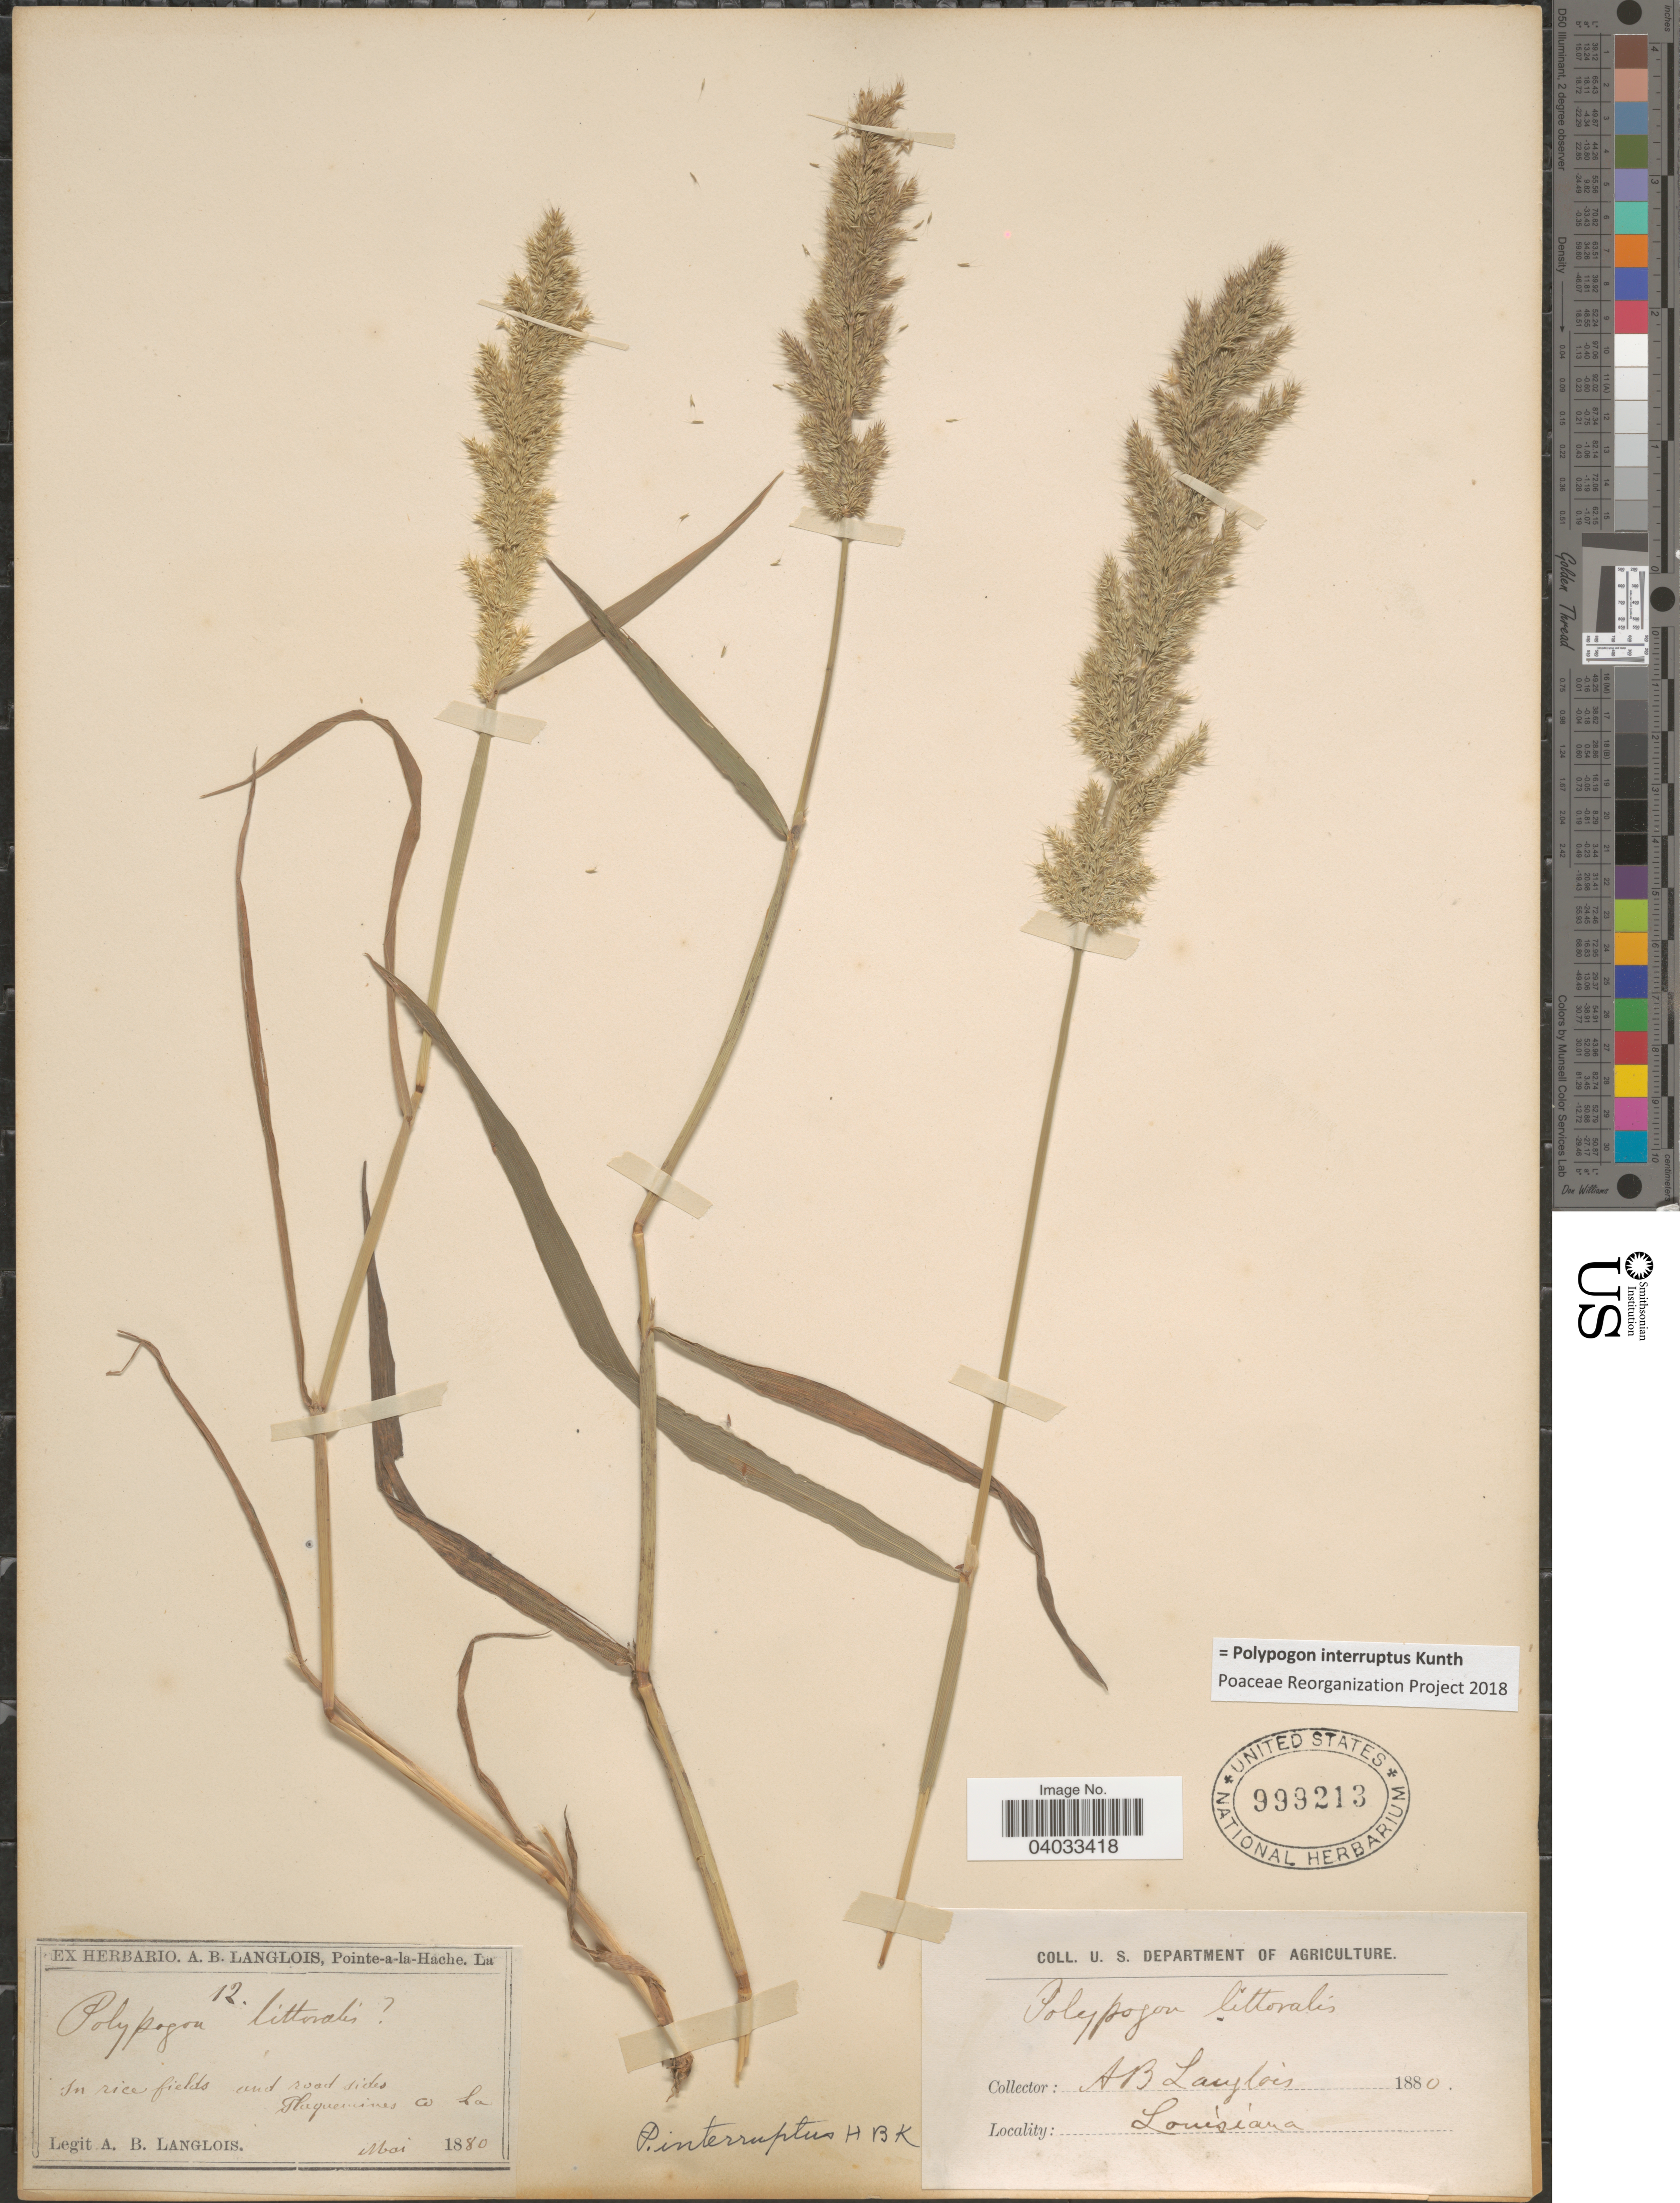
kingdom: Plantae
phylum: Tracheophyta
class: Liliopsida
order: Poales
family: Poaceae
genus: Polypogon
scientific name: Polypogon interruptus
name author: Kunth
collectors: A. Langlois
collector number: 12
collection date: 1880-05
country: United States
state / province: Louisiana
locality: Plaquemine Co.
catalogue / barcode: US 999213